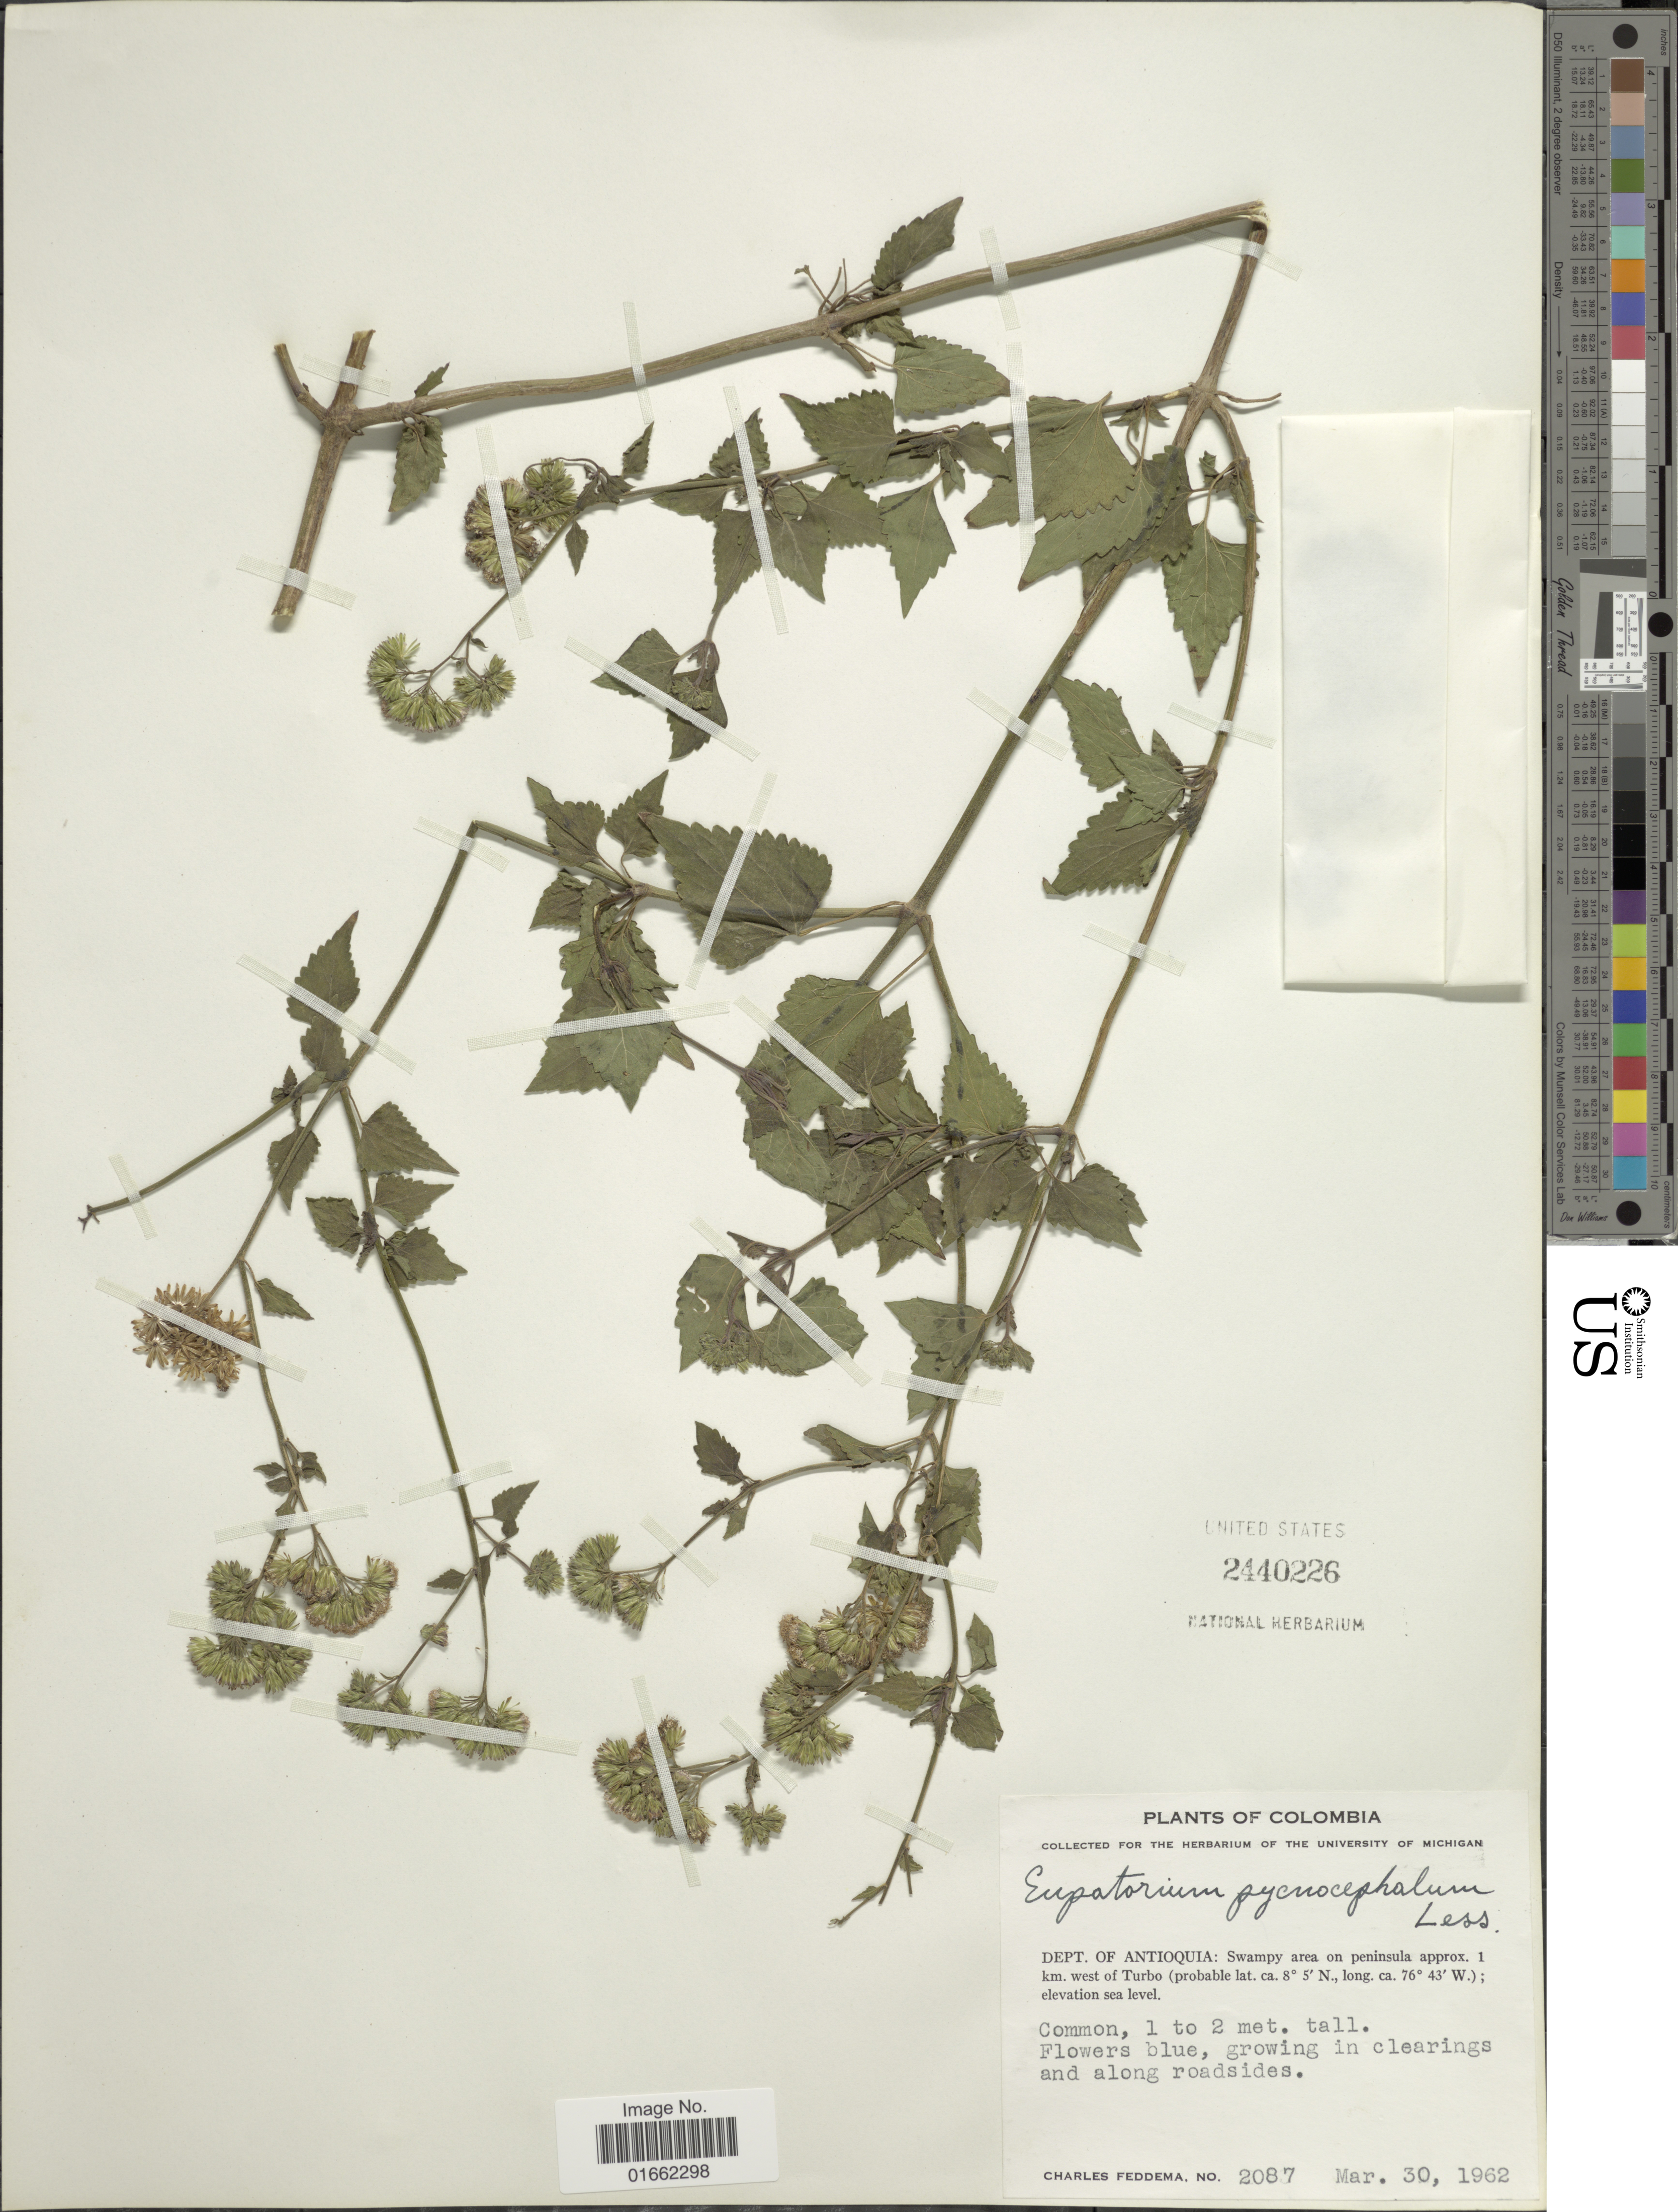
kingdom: Plantae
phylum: Tracheophyta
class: Magnoliopsida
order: Asterales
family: Asteraceae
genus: Fleischmannia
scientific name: Fleischmannia pratensis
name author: (Klatt) R.M. King & H. Rob.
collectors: C. Feddema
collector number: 2087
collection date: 1962-03-30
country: Colombia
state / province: Antioquia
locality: Dept. of Antioquia: Swampy area on peninsula approx. 1 km. west of Turbo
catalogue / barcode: US 2440226